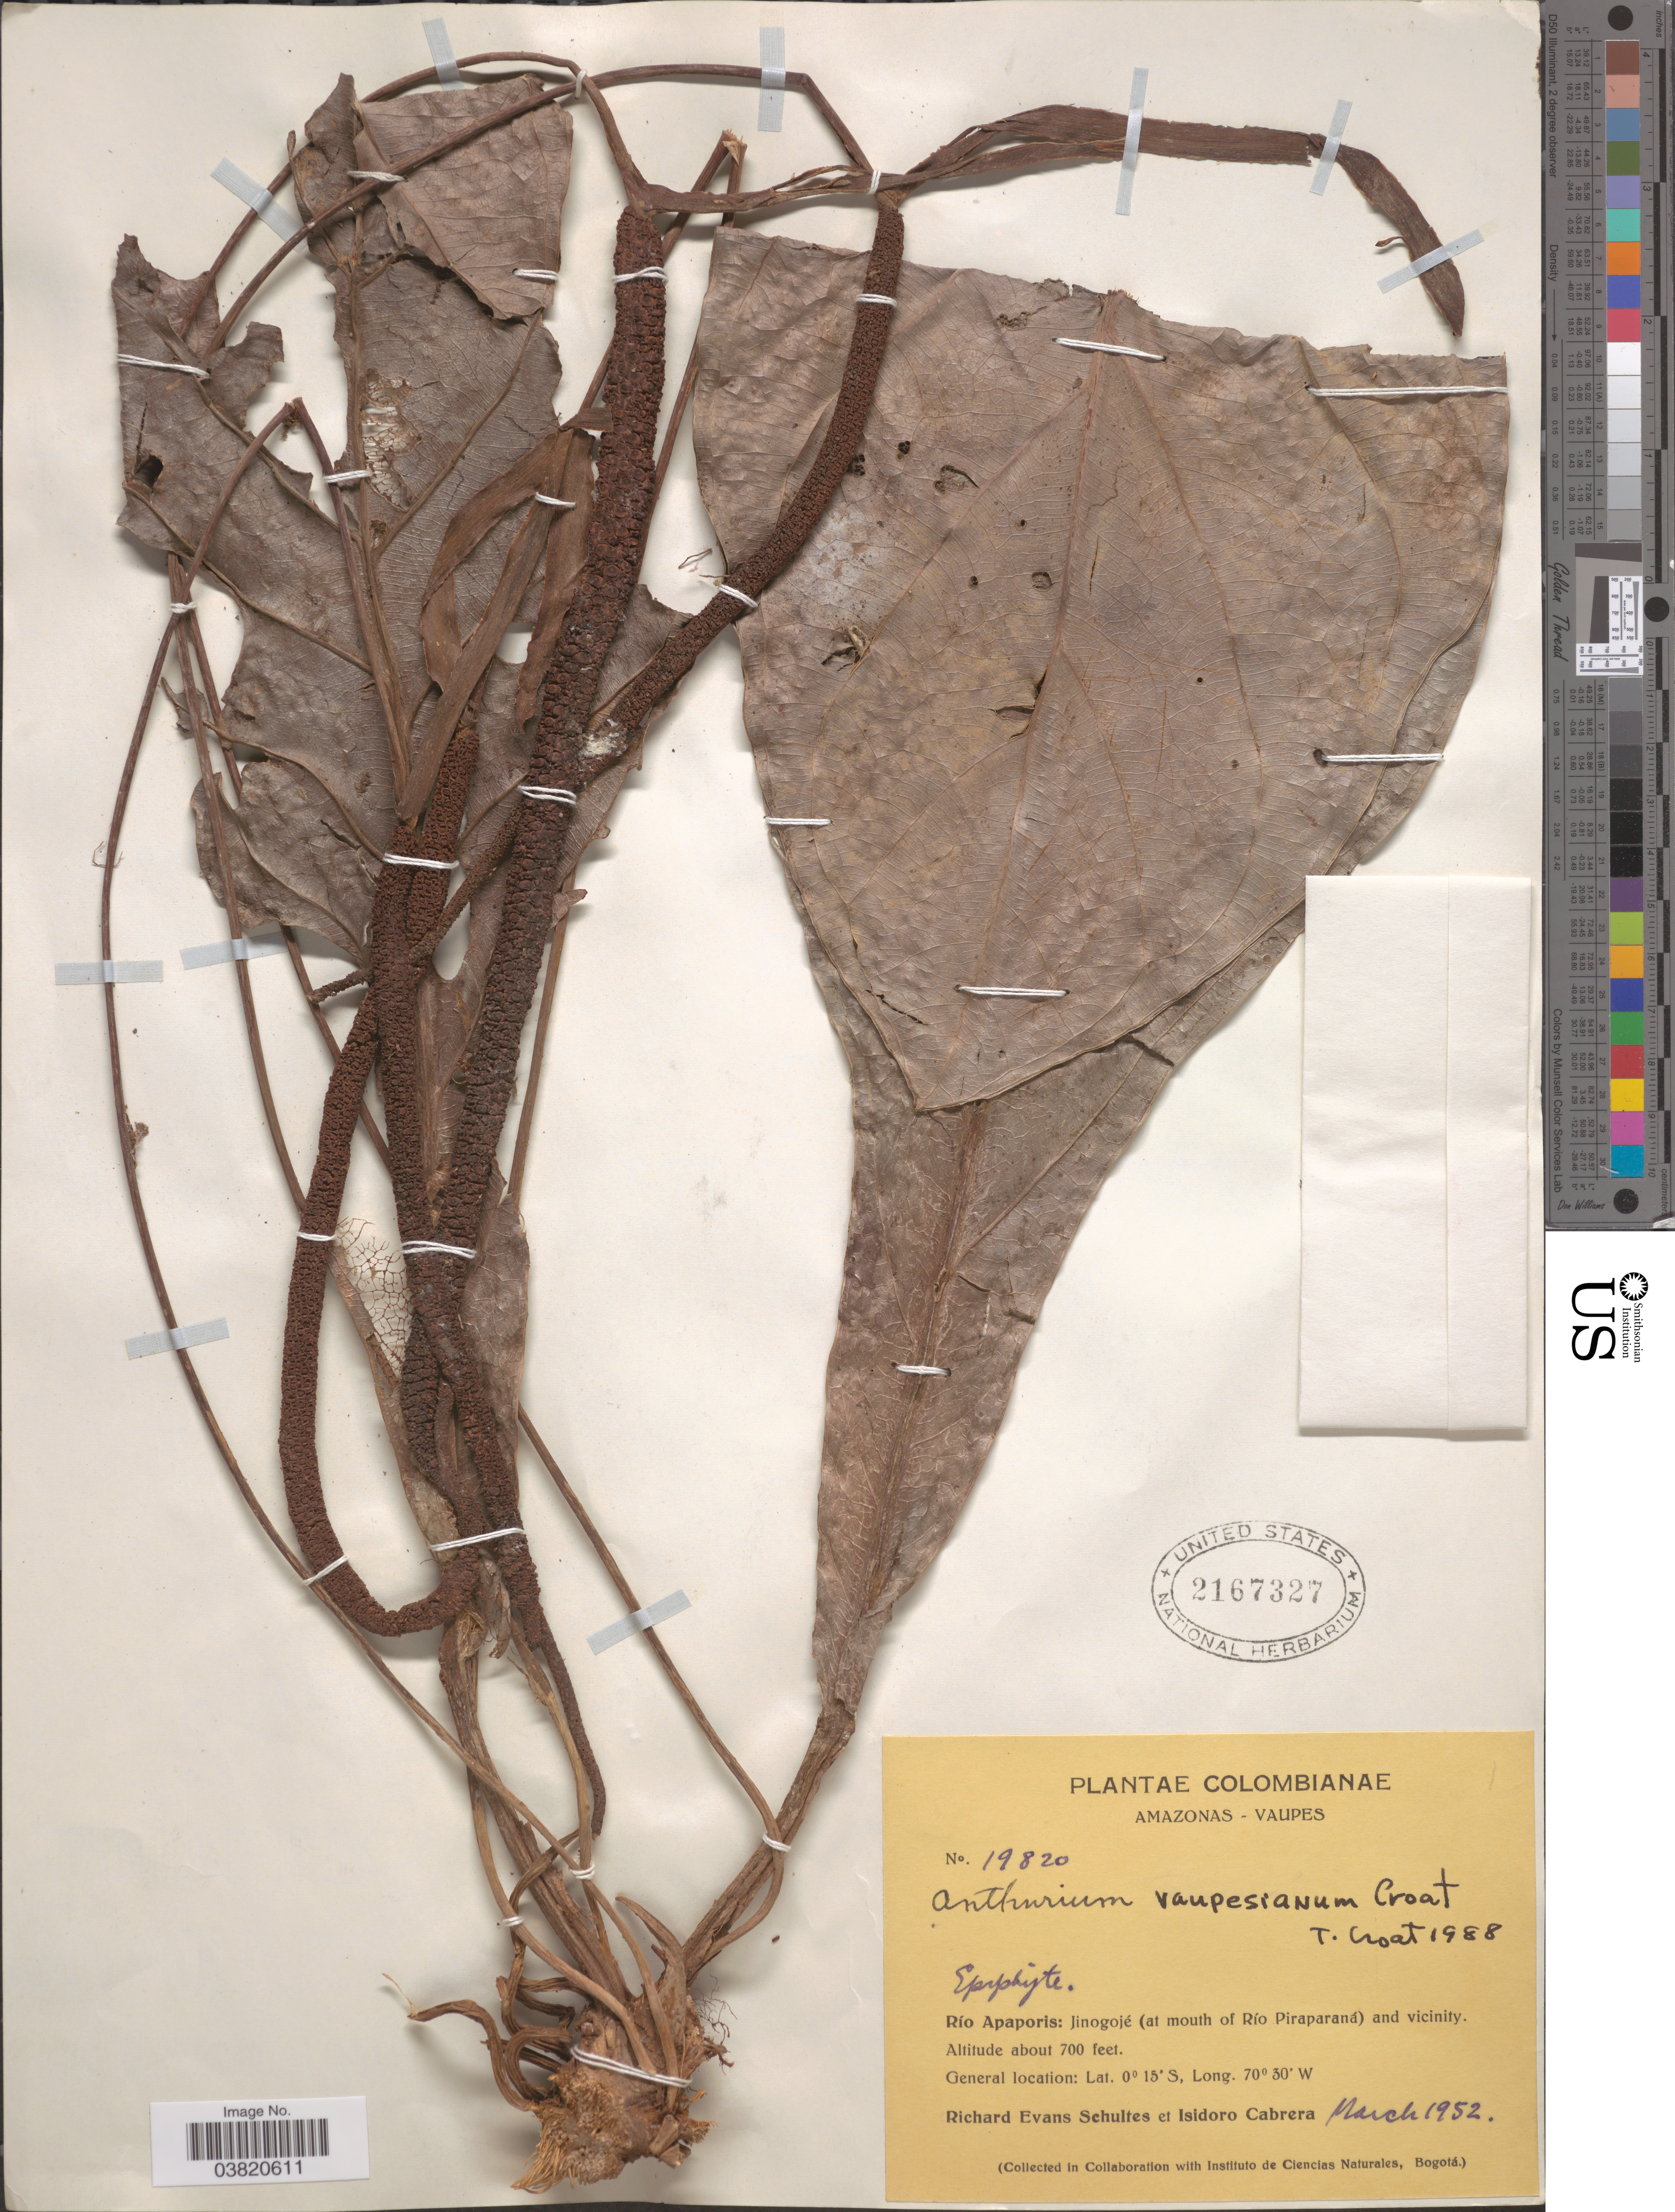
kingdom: Plantae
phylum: Tracheophyta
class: Liliopsida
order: Alismatales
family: Araceae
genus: Anthurium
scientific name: Anthurium vaupesianum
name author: Croat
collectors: R. E. Schultes & I. Cabrera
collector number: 19820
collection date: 1952-03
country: Colombia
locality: Amazonas-Vaupes. Río Apaporis: Jinogojé (at mouth of Río Piraparaná) and vicinity.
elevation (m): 183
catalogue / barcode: US 2167327